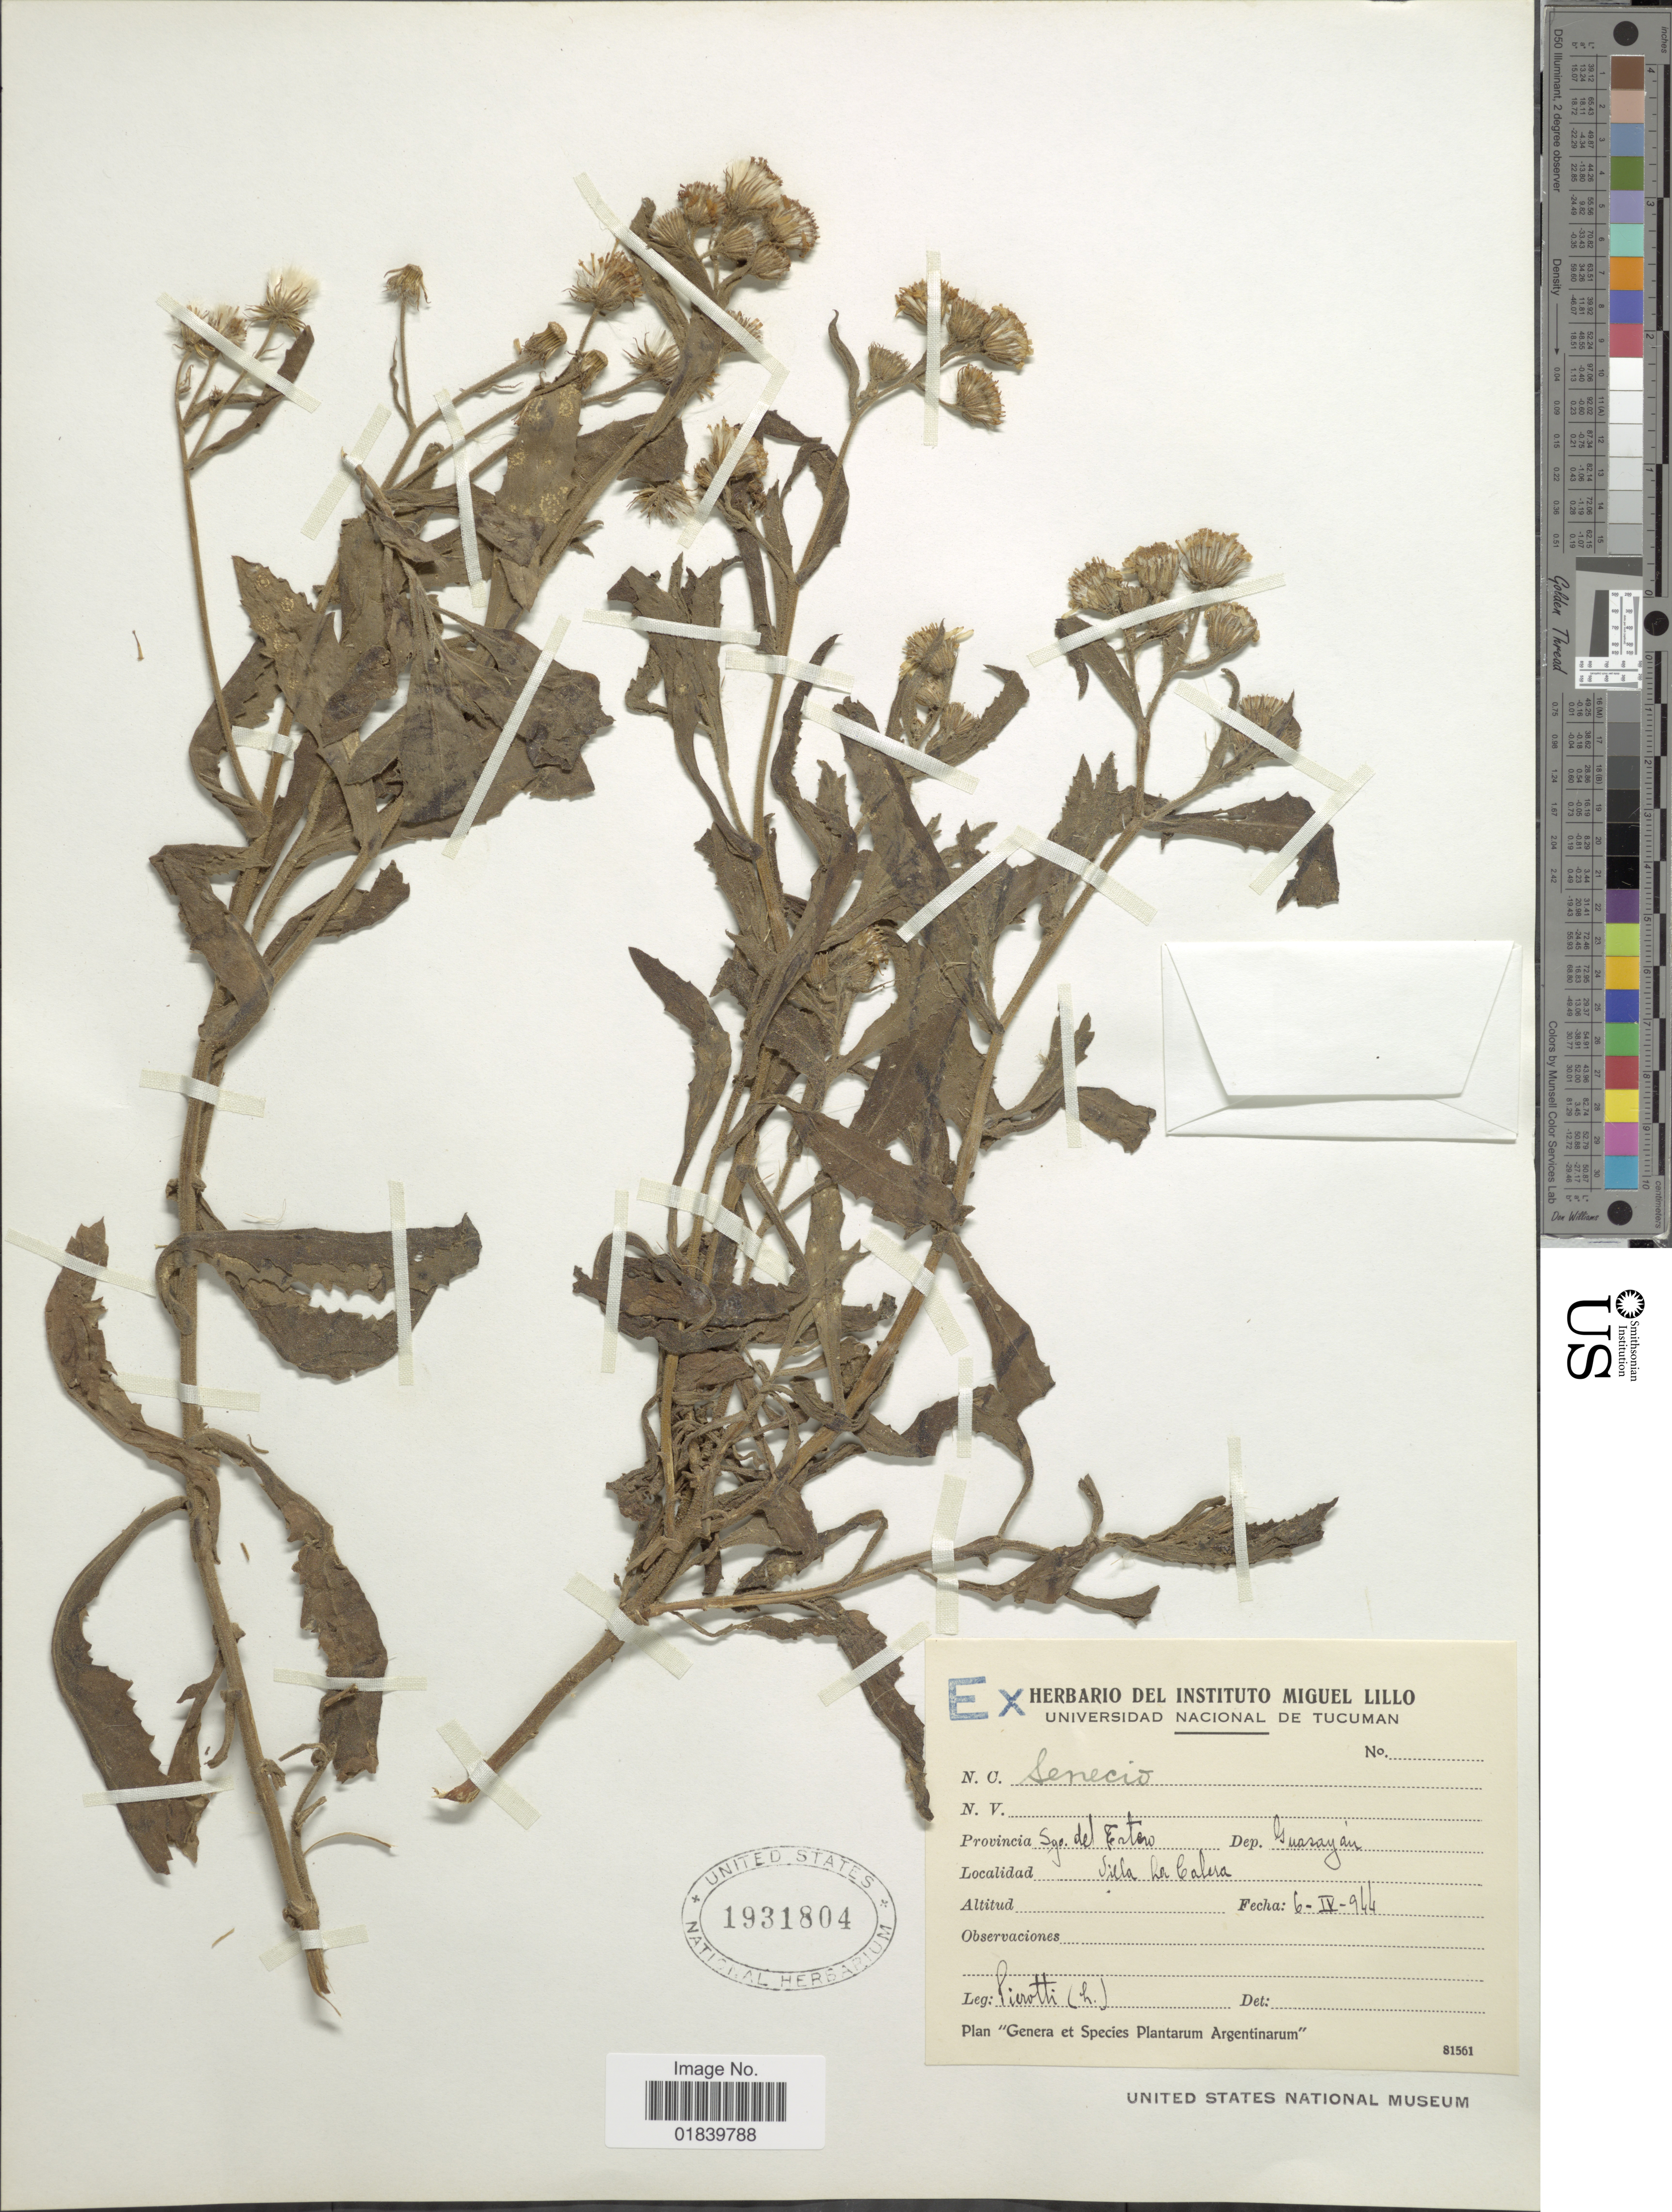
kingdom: Plantae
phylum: Tracheophyta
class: Magnoliopsida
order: Asterales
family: Asteraceae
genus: Senecio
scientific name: Senecio sp.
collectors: S. A. Pierotti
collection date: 1944-04-06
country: Argentina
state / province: Santiago del Estero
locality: Sgo. del Estero, Dep. Guasayan. Siela La Calera.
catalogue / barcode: US 1931804